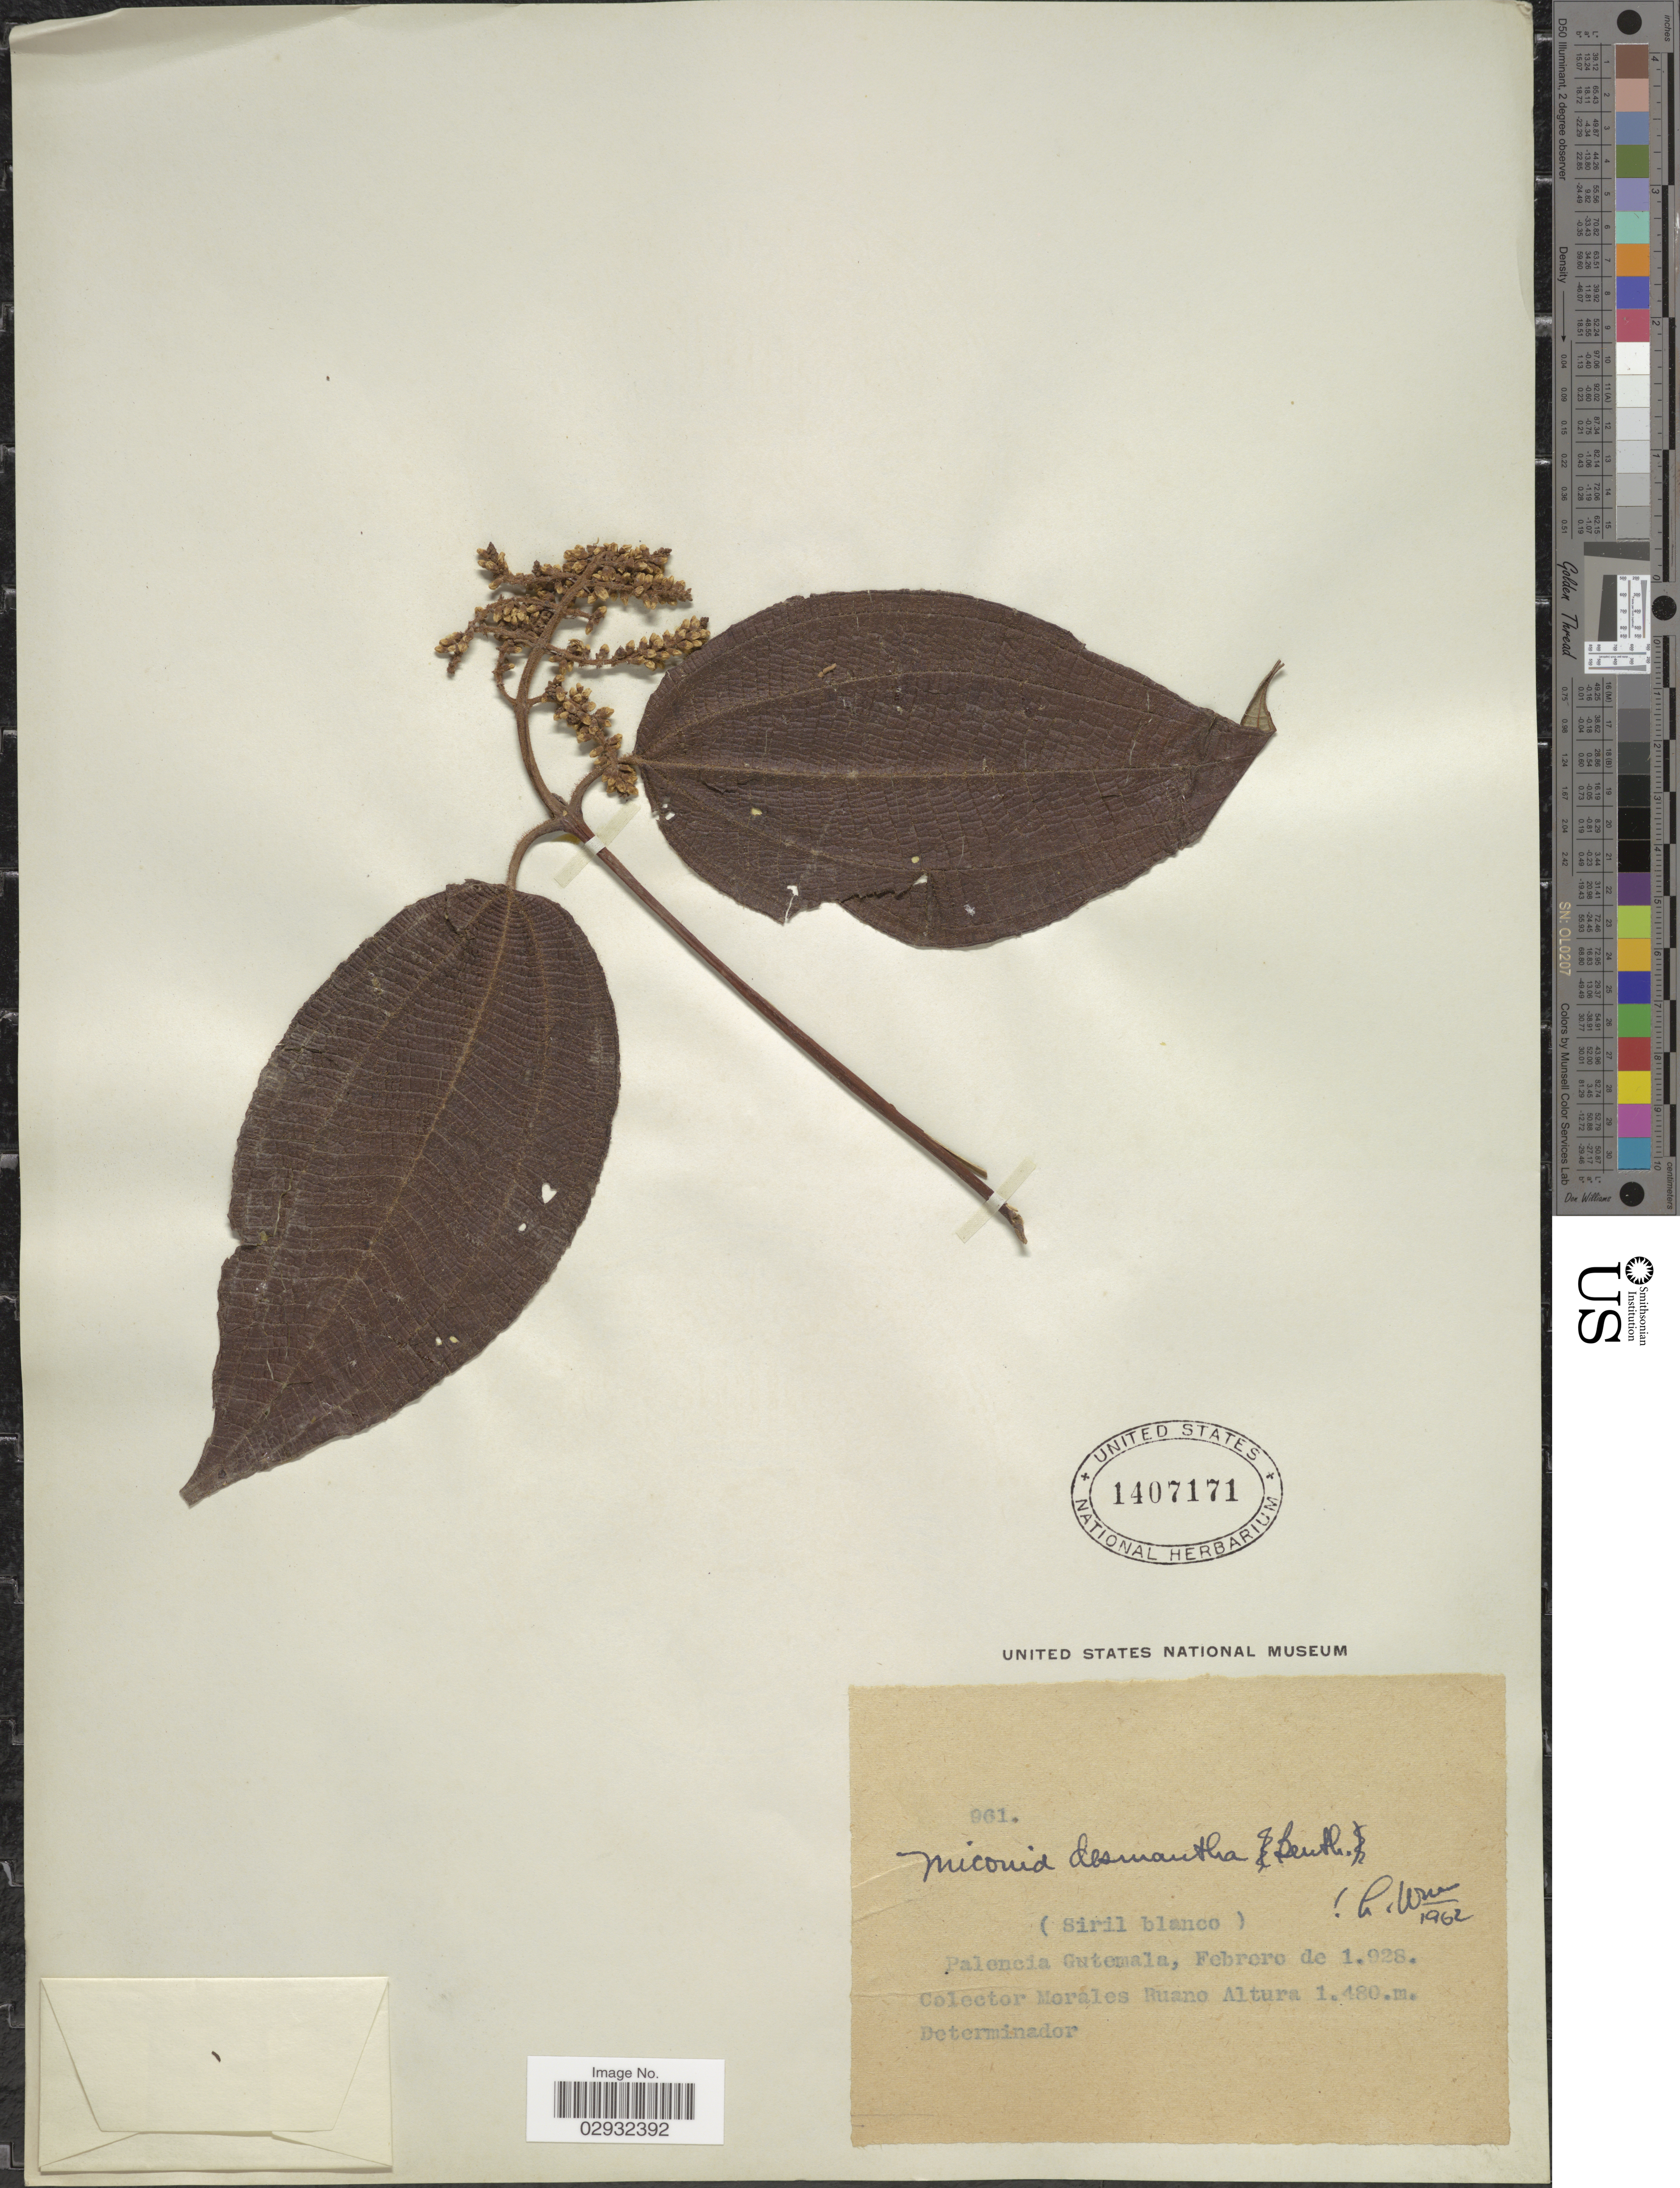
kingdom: Plantae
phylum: Tracheophyta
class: Magnoliopsida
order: Myrtales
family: Melastomataceae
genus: Miconia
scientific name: Miconia desmantha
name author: Benth.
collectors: M. Ruano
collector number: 961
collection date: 1928-02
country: Guatemala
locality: Palencia Guatemala.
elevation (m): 1480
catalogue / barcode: US 1407171